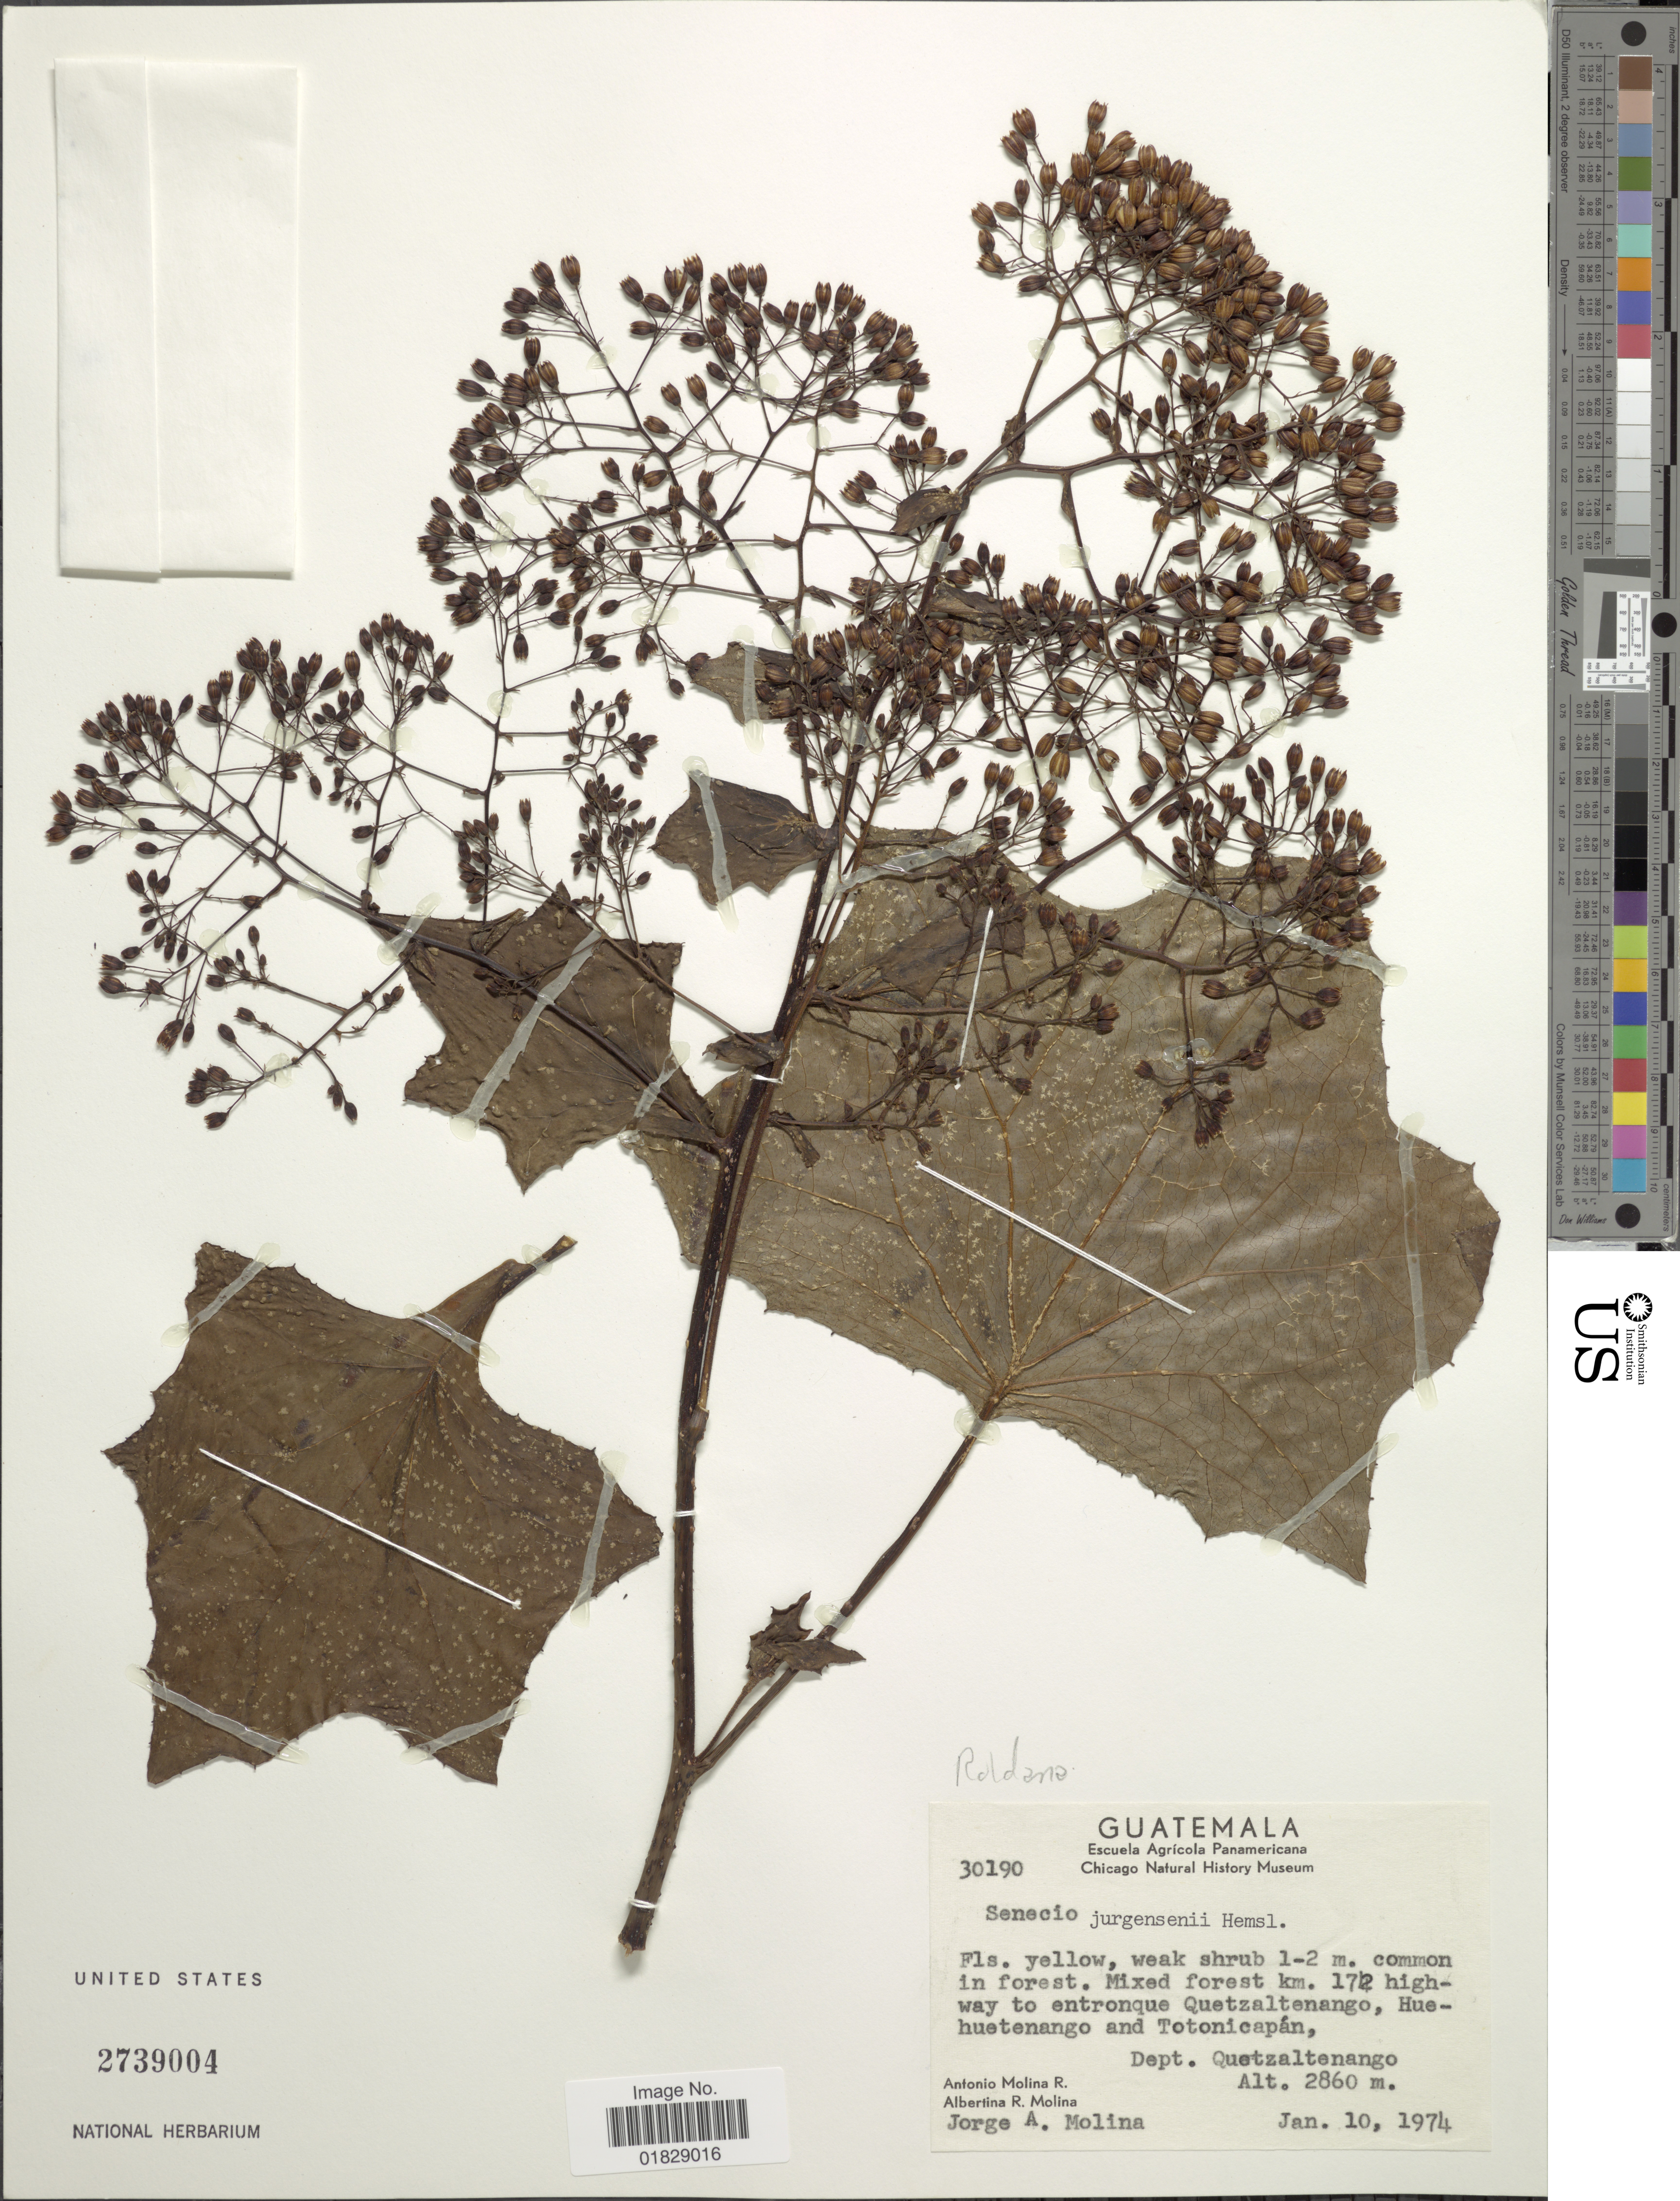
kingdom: Plantae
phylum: Tracheophyta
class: Magnoliopsida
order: Asterales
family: Asteraceae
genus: Roldana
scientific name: Roldana jurgensenii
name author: (Hemsl.) H. Rob. & Brettell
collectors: A. Molina R., A. R. Molina & J. A. Molina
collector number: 30190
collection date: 1974-01-10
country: Guatemala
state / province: Quetzaltenango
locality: Mixed forest km. 172 [174] highway to entronque Quetzaltenango, Huehuetenango and Totonicapán, Dept. Quetzaltenango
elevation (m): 2860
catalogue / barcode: US 2739004